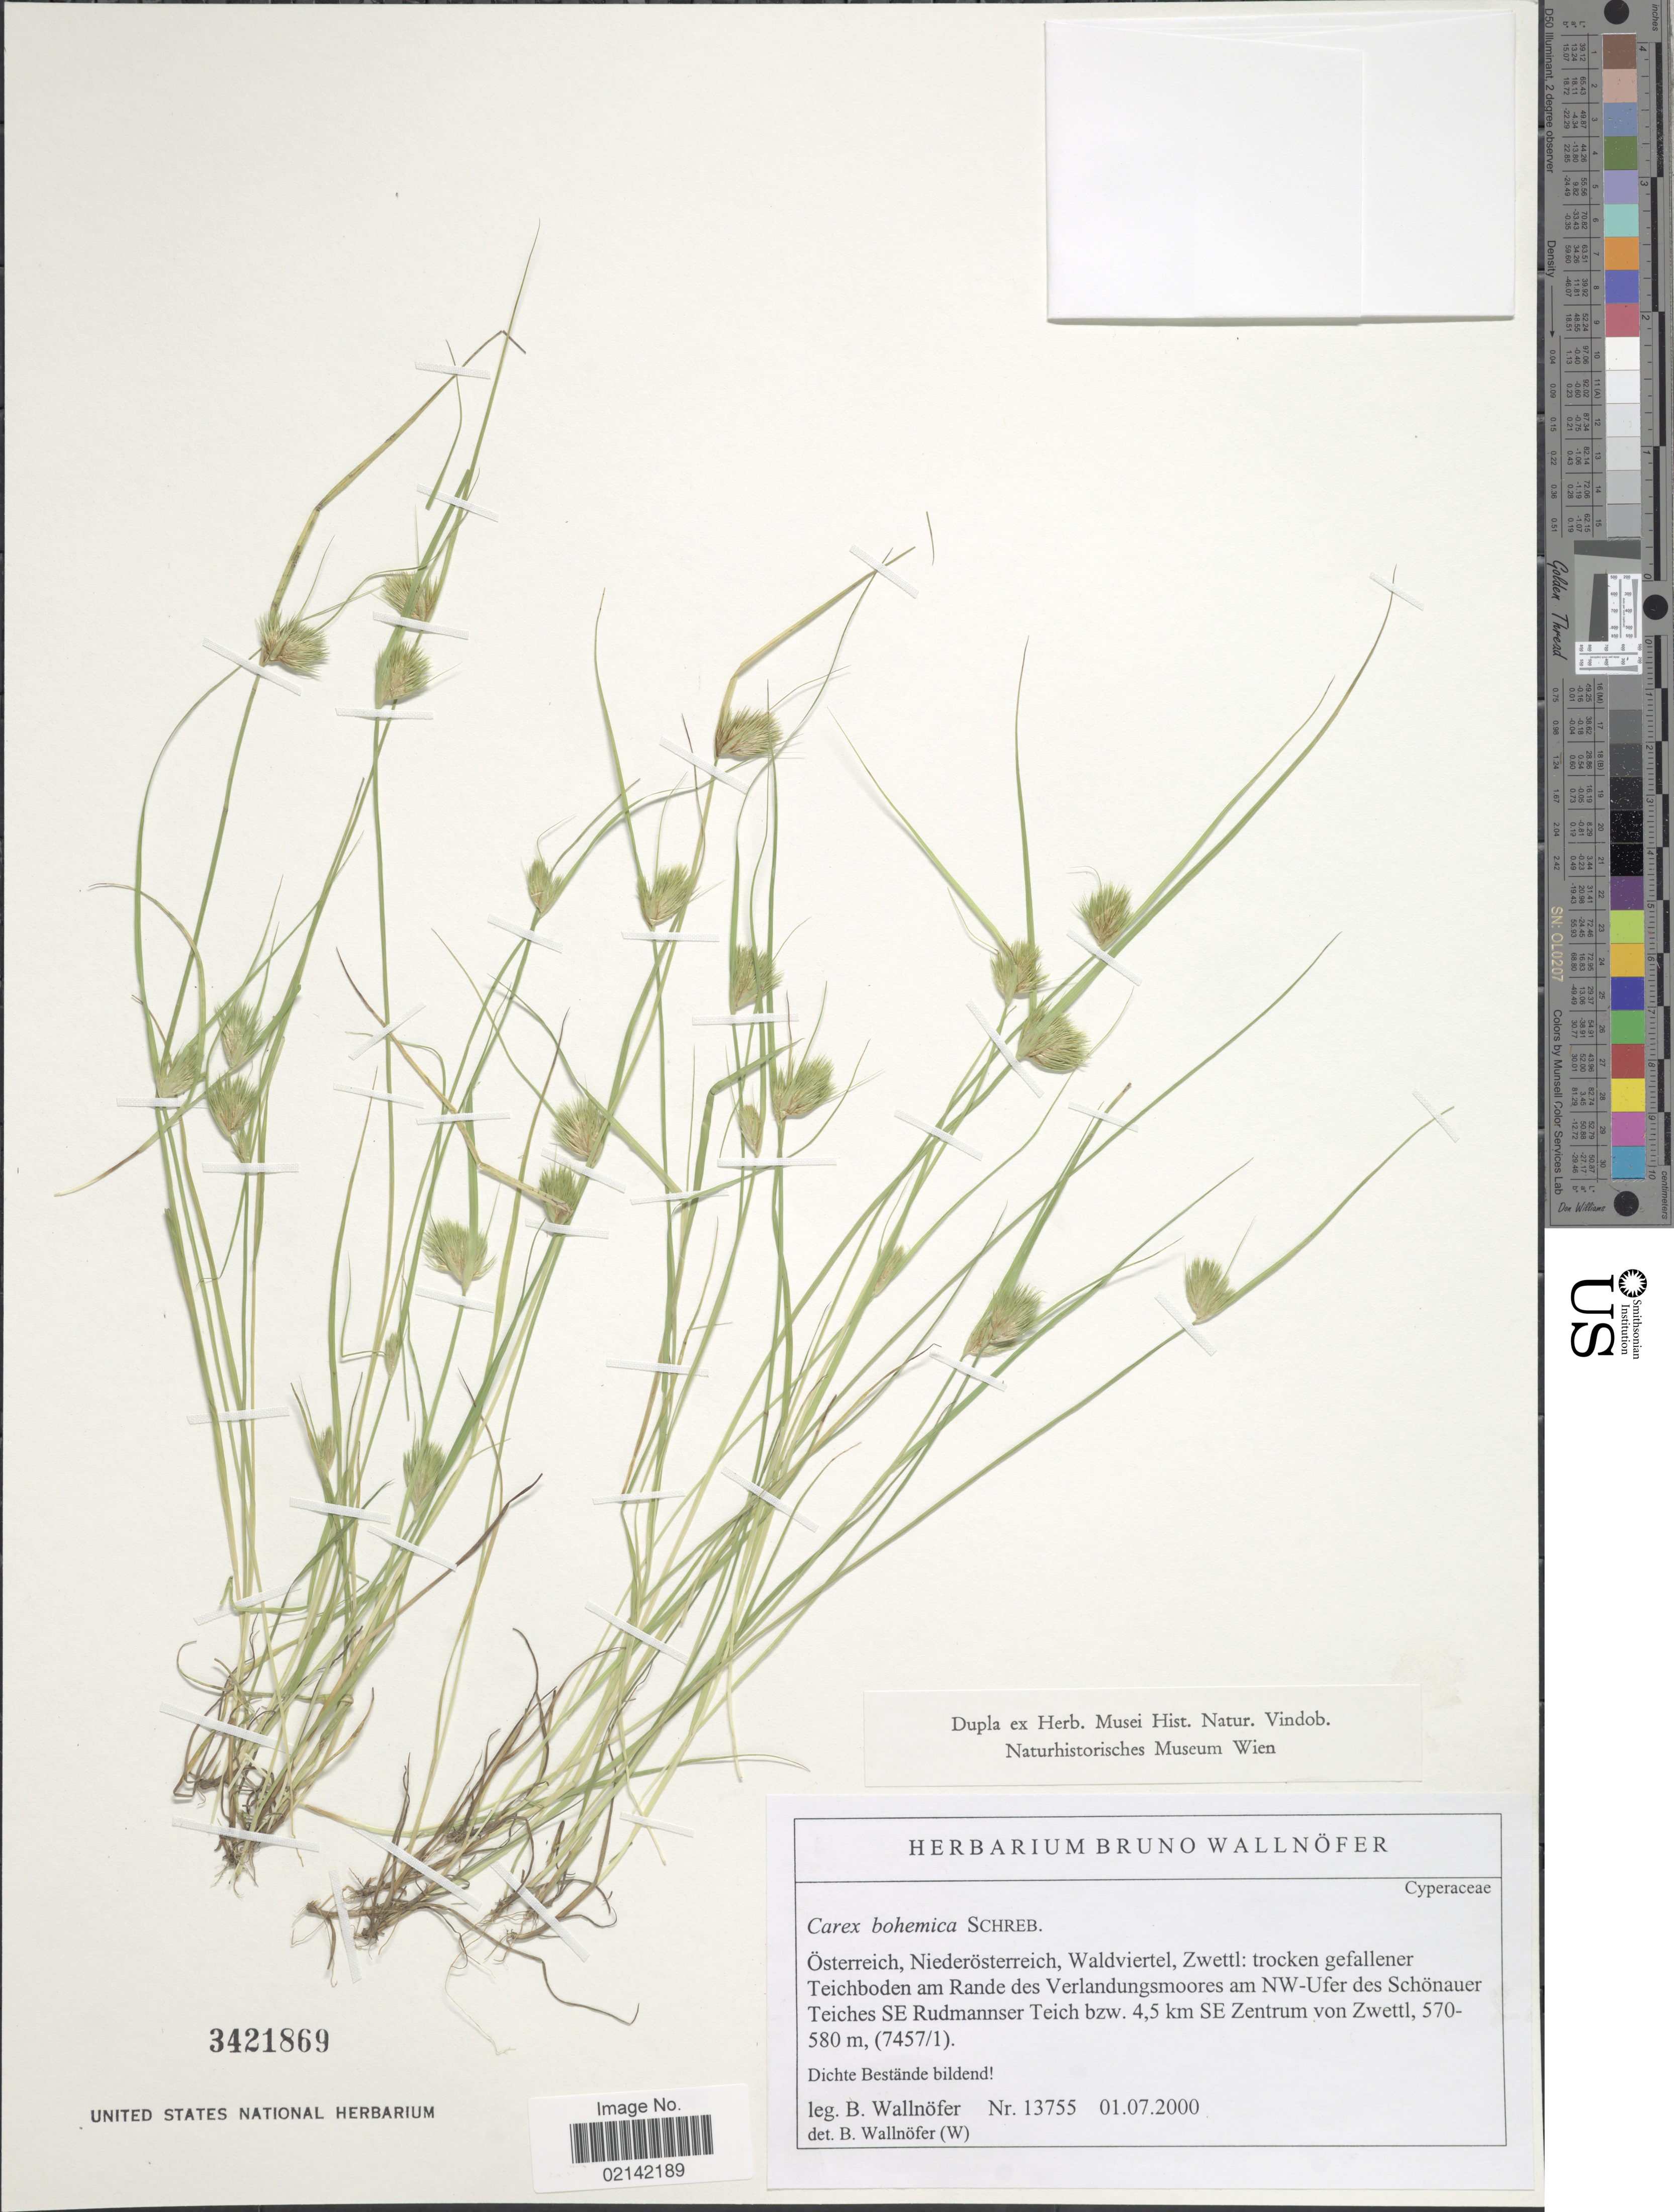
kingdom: Plantae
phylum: Tracheophyta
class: Liliopsida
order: Poales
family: Cyperaceae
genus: Carex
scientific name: Carex bohemica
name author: Schreb.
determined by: Strong, Mark T., (BOT), Smithsonian Institution - National Museum of Natural History (UNITED STATES)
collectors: B. Wallnöfer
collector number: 13755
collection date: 2000-07-01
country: Austria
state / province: Niederosterreich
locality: Osterreich, Niederosterreich, Waldviertel, Zwettl.: trocken gefallener Teichboden am Rande des Verlandungsmoores am NW-Ufer des Schonauer Teiches SW rudmannser Teich bzw. 4.5 km SE Zentrum von Zwettl.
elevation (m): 570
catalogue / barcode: US 3421869